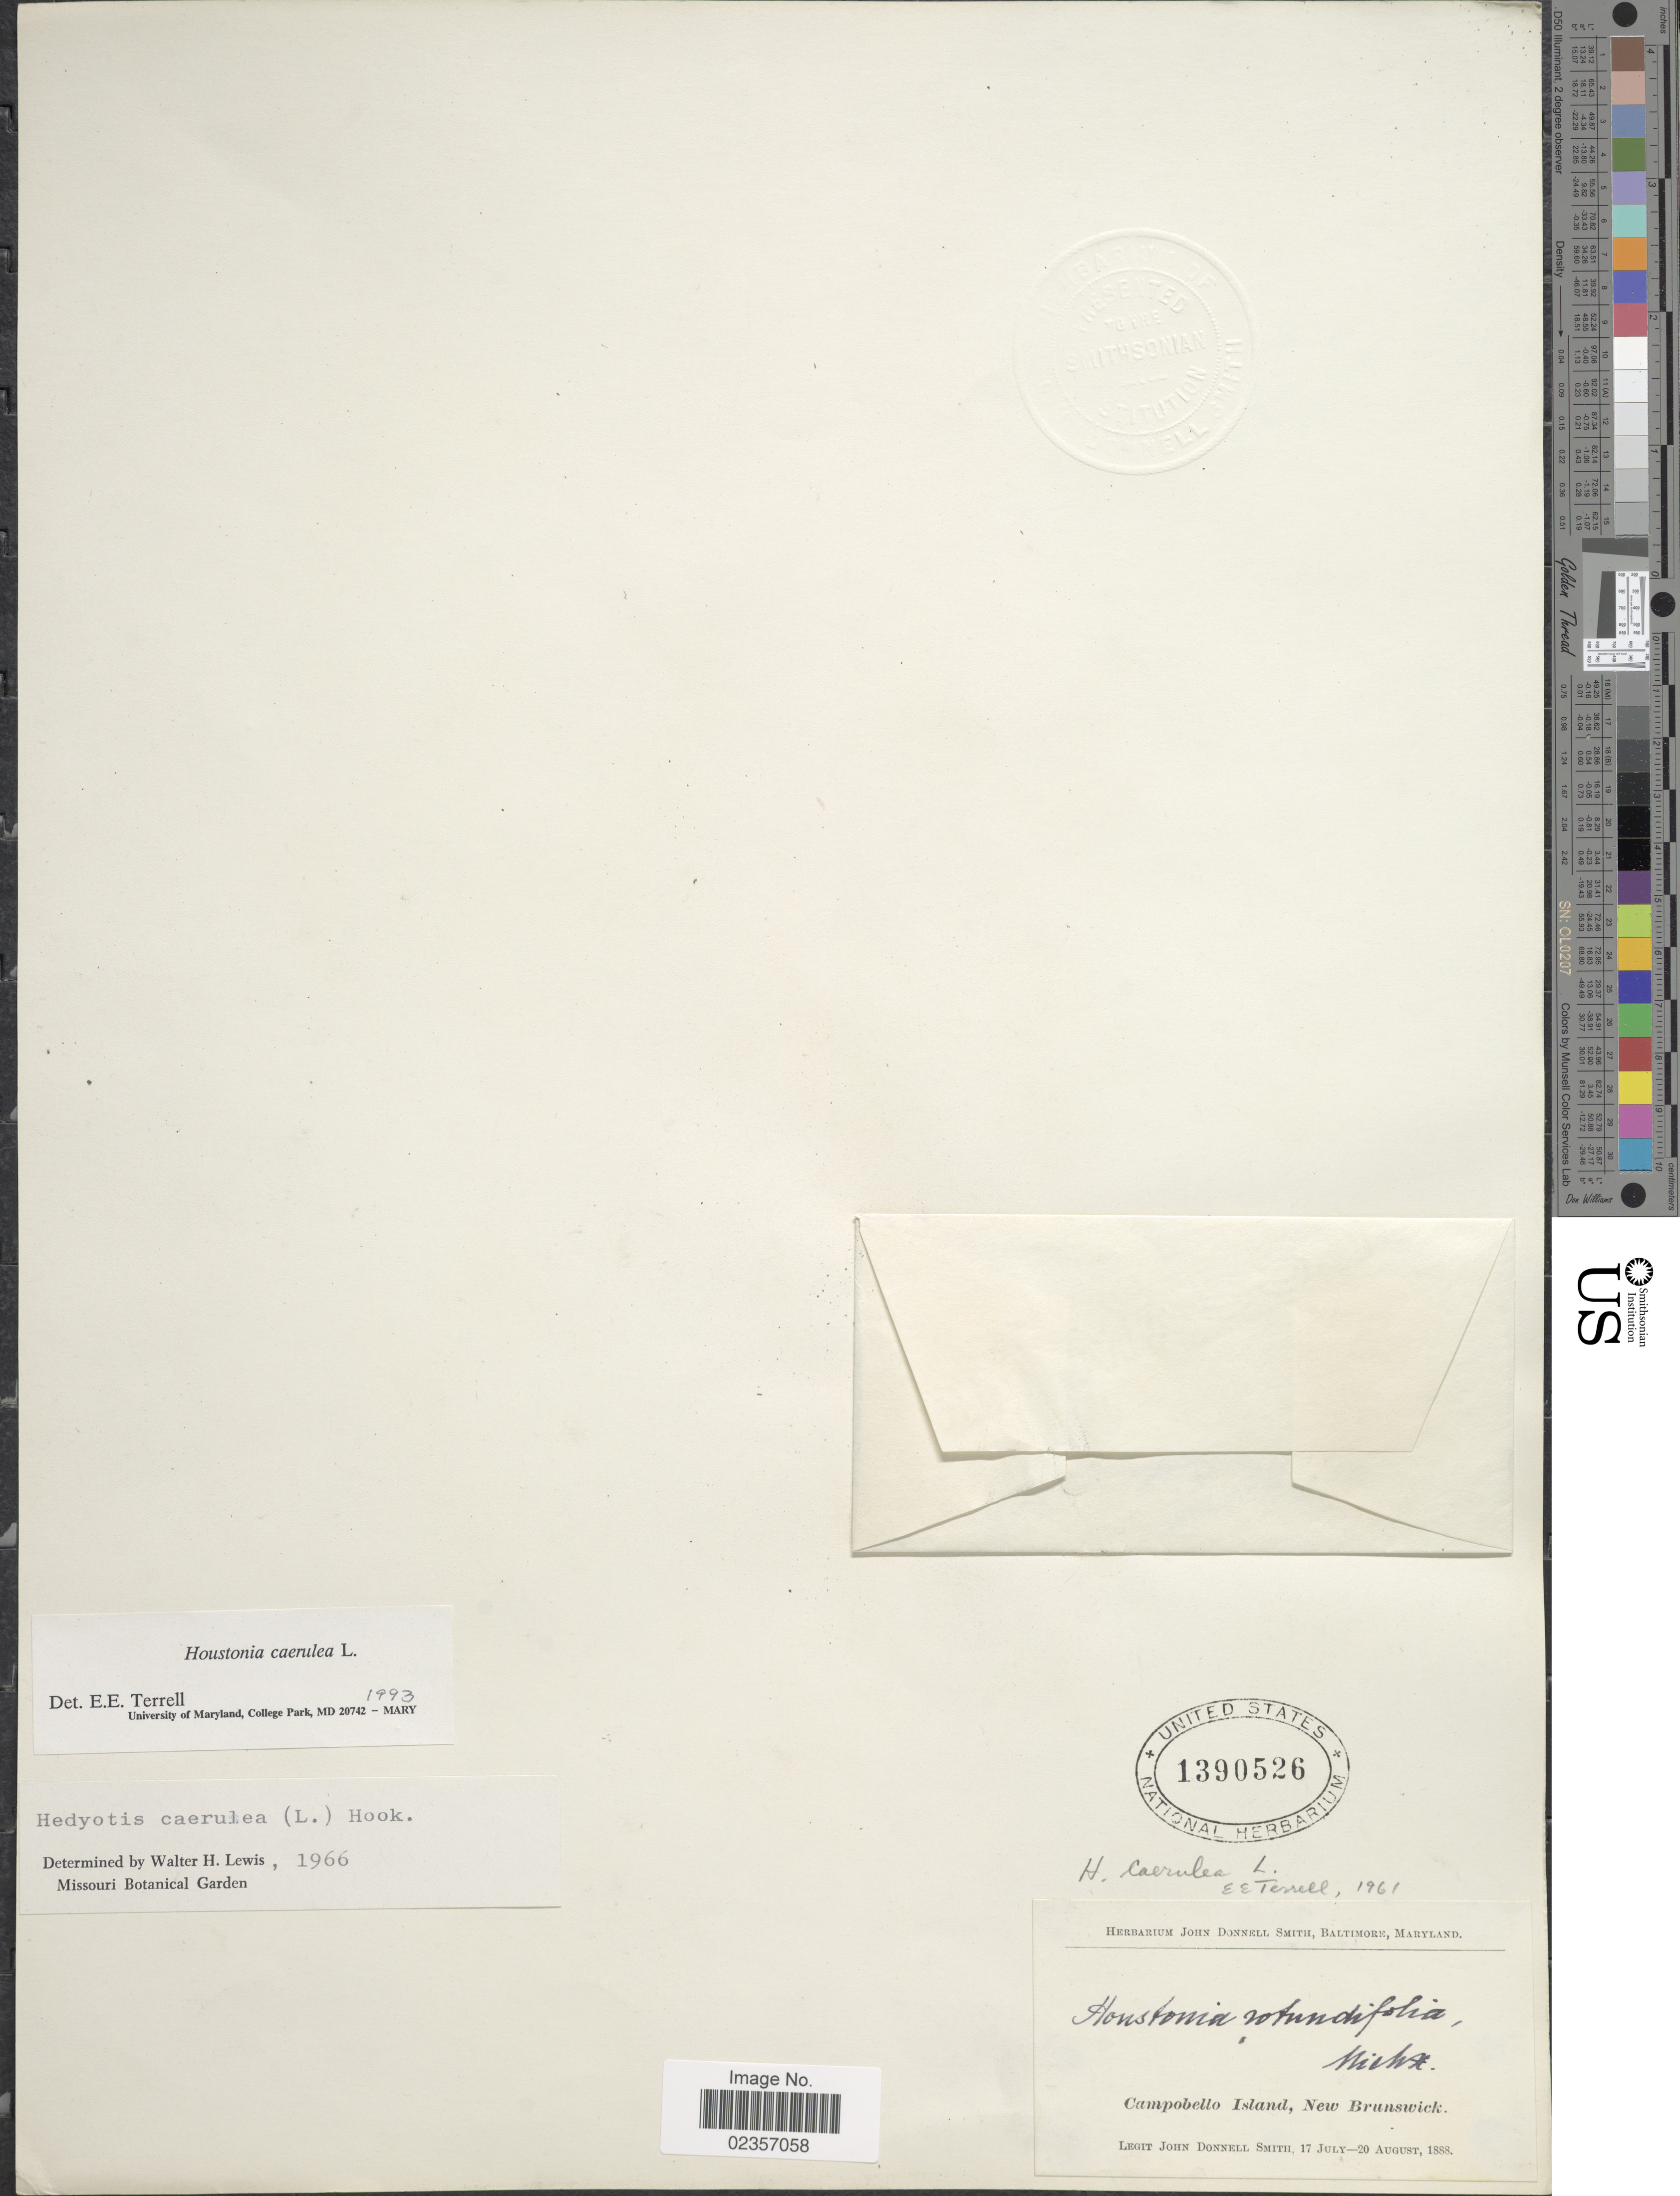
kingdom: Plantae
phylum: Tracheophyta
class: Magnoliopsida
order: Gentianales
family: Rubiaceae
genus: Houstonia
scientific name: Houstonia caerulea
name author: L.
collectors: J. Donnell Smith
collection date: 1888-07-17/1888-08-20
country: Canada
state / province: New Brunswick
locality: Campobello Island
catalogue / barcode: US 1390526